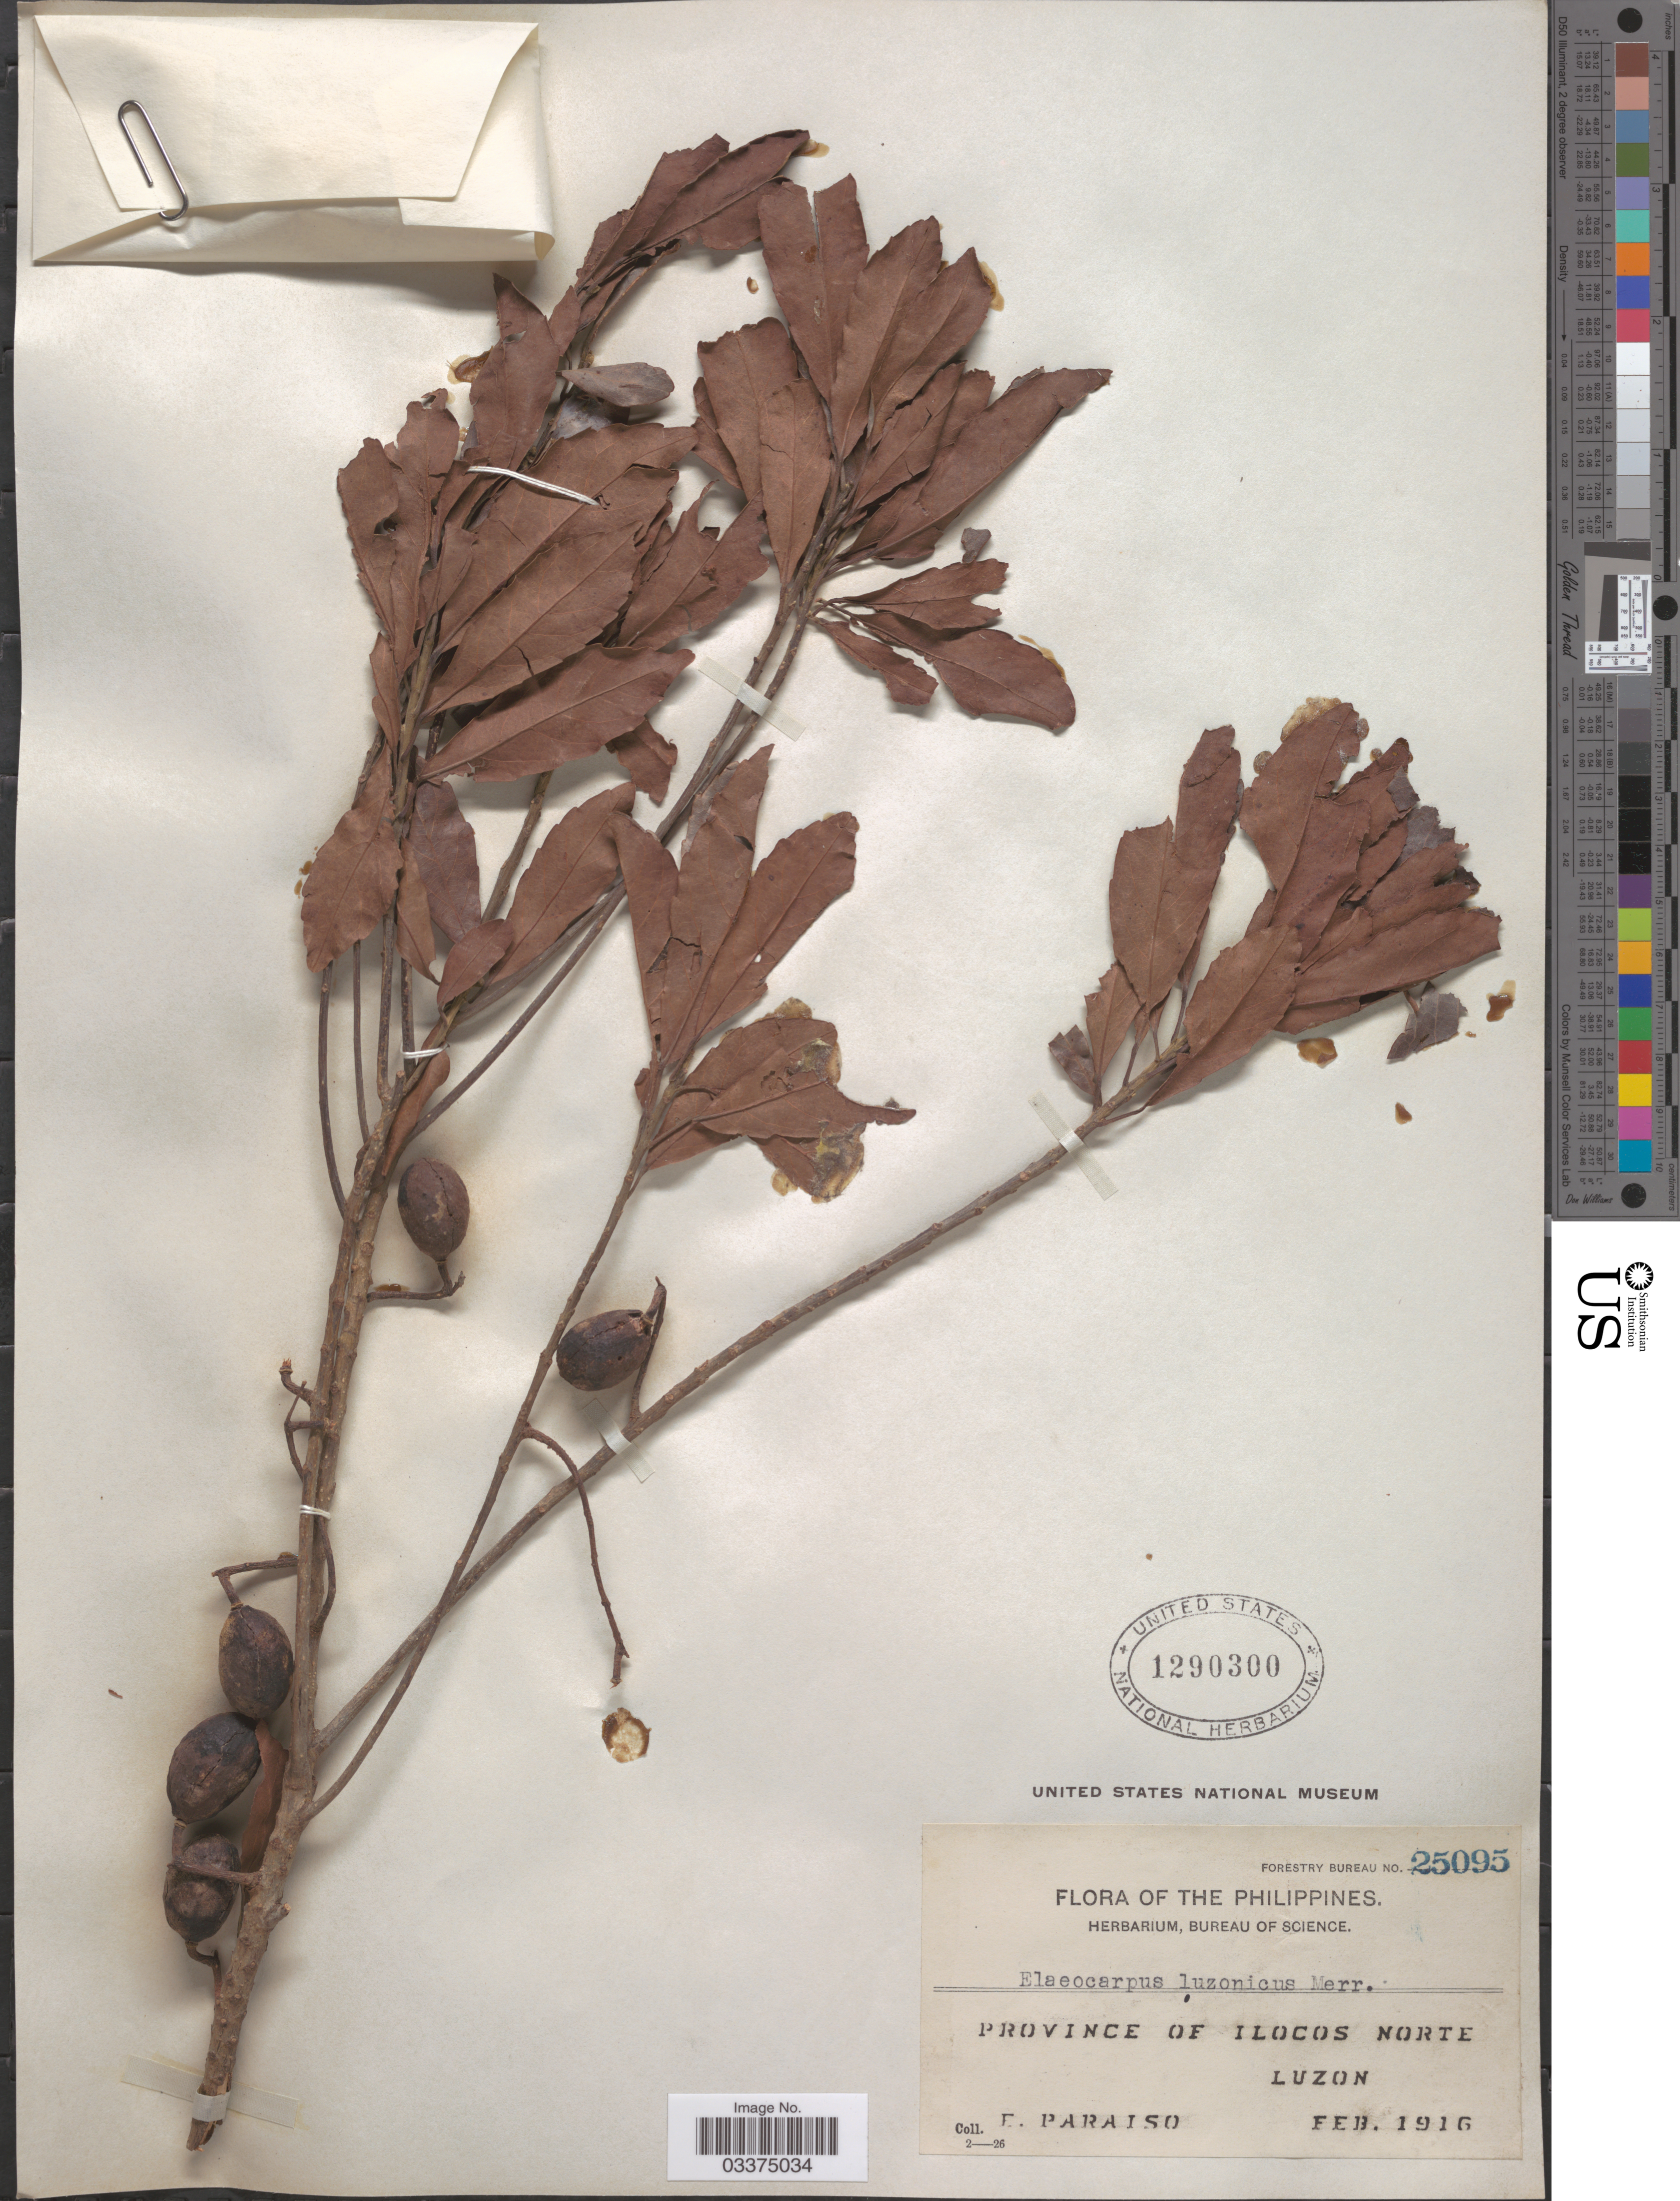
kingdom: Plantae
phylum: Tracheophyta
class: Magnoliopsida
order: Oxalidales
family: Elaeocarpaceae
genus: Elaeocarpus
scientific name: Elaeocarpus luzonicus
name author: Merr.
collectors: E. Paraiso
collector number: Forestry Bureau 25095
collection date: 1916-02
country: Philippines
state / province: Ilocos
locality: Province of Ilocos Norte. Luzon.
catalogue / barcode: US 1290300